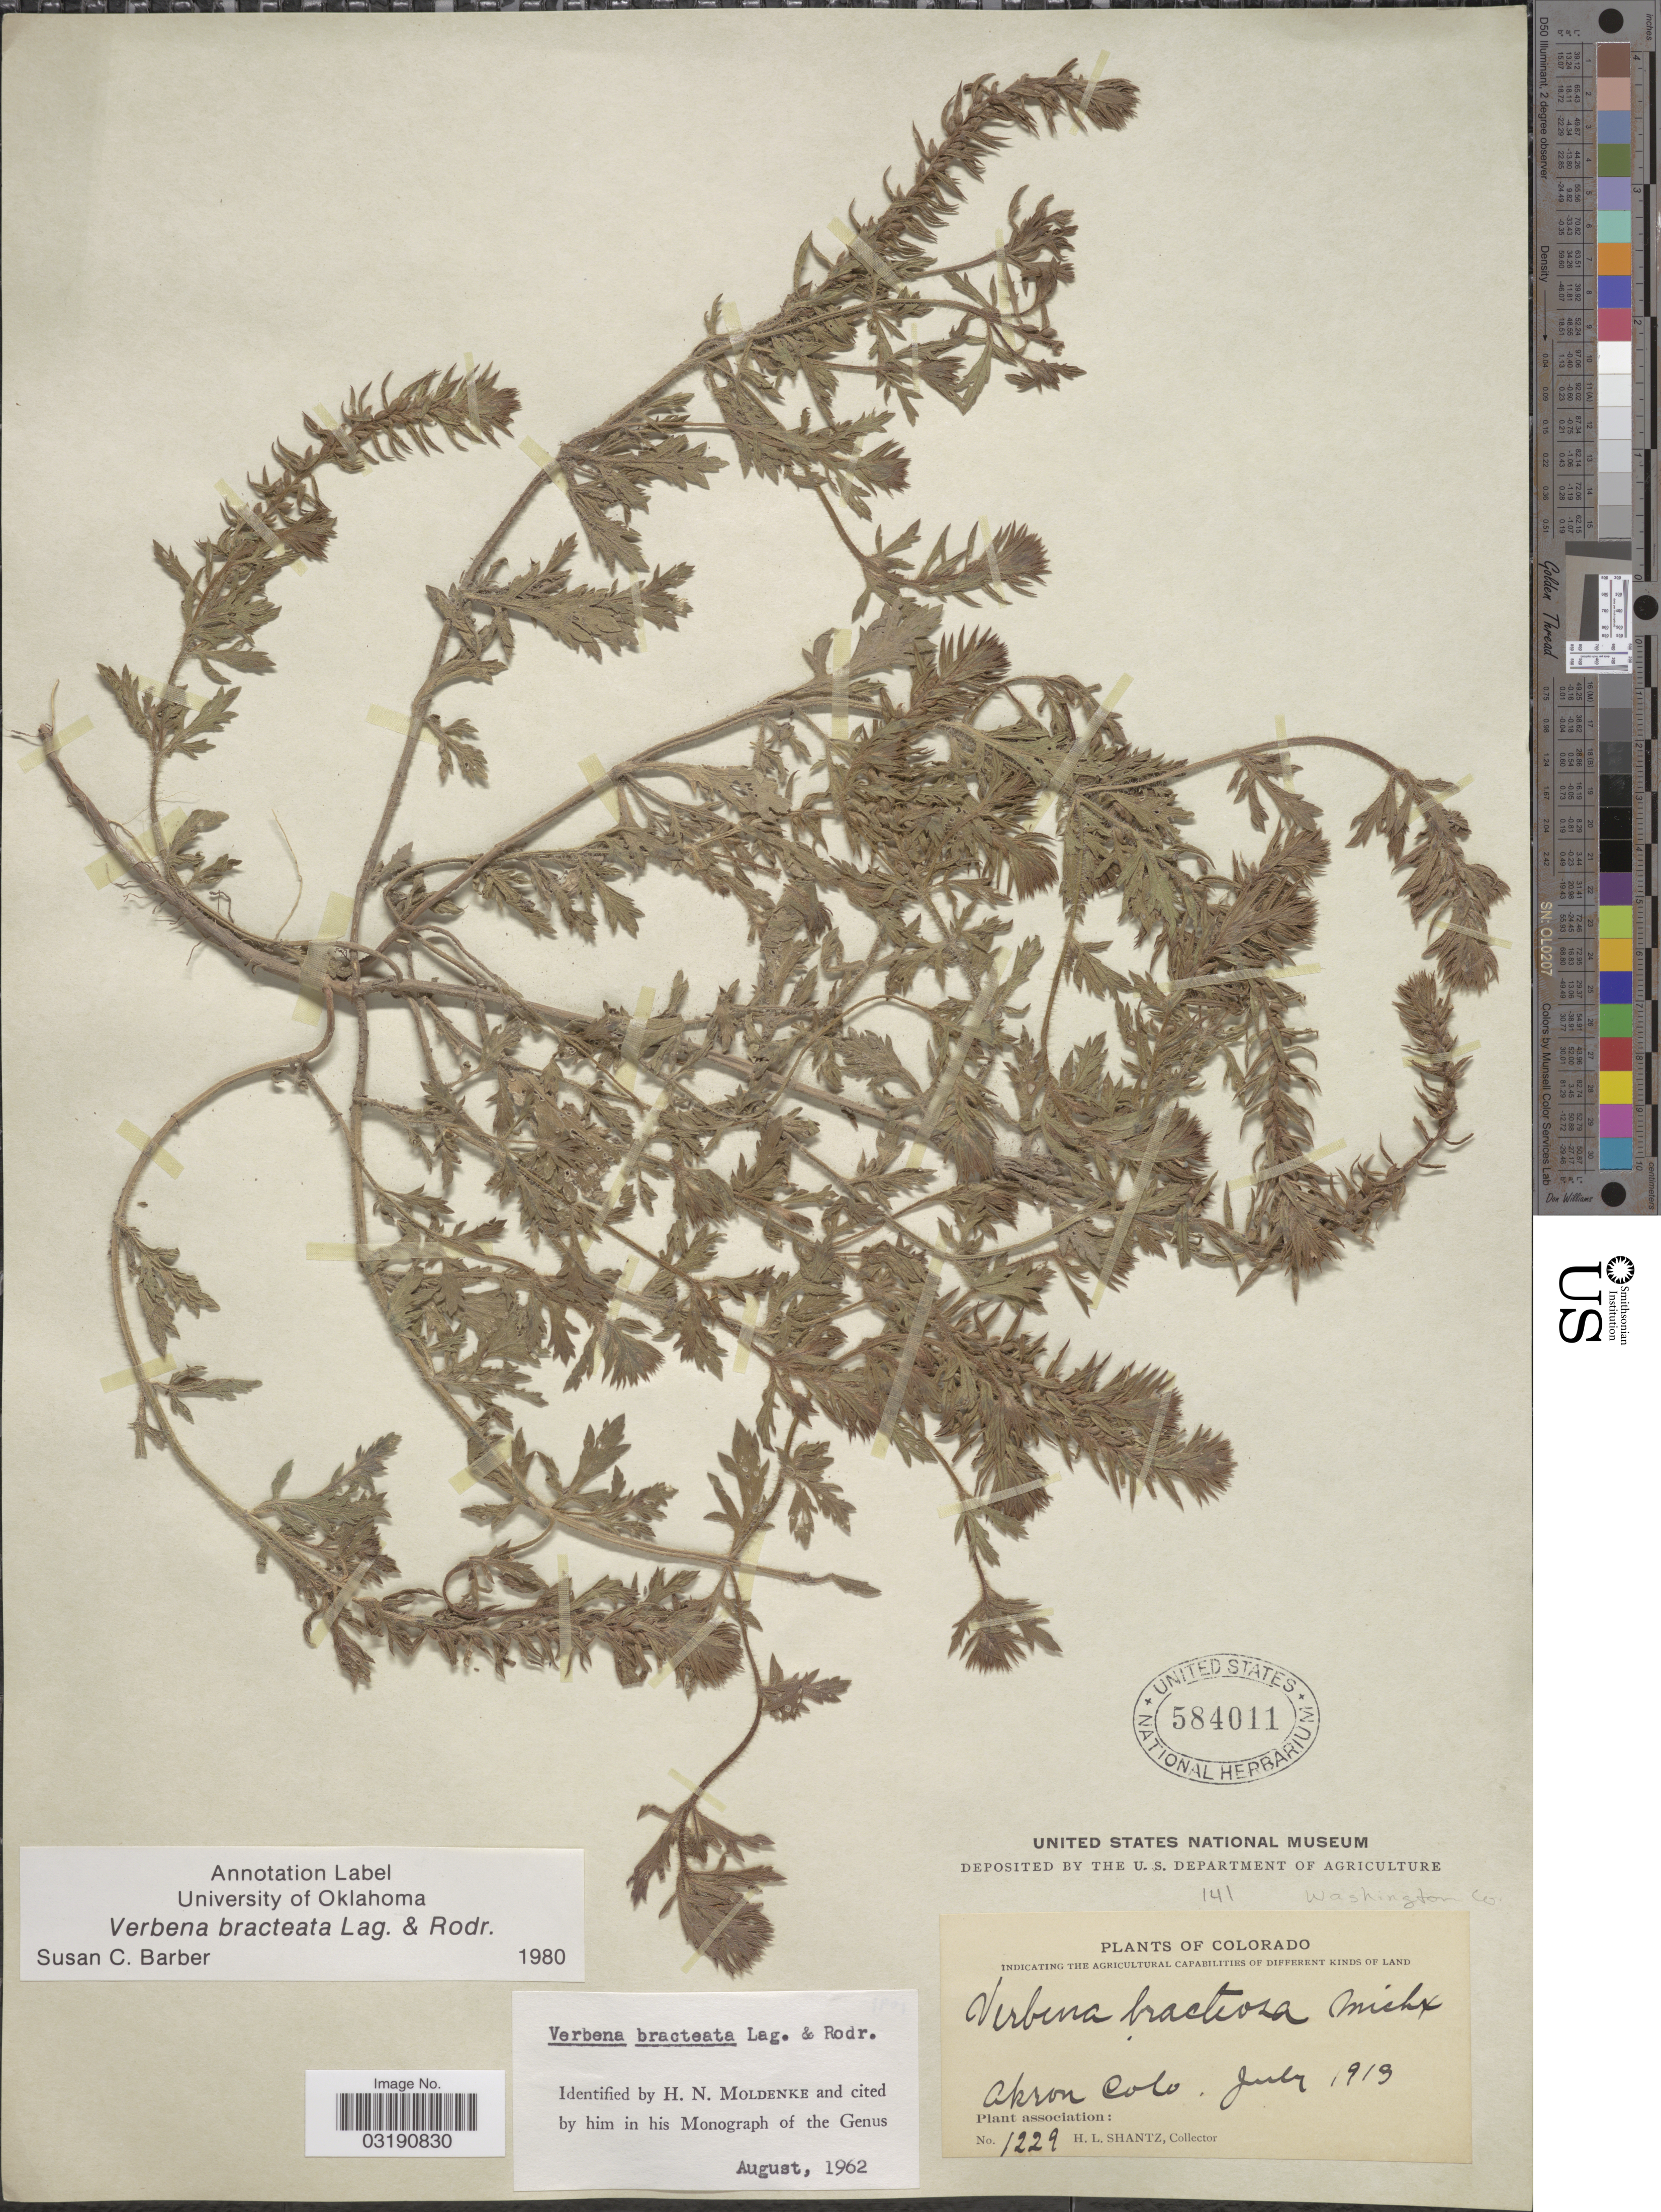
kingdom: Plantae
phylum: Tracheophyta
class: Magnoliopsida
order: Lamiales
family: Verbenaceae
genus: Verbena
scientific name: Verbena bracteata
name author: Cav. ex Lag. & Rodr.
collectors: H. Shantz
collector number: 1229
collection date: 1913-07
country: United States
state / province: Colorado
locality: Akron, Washington Co.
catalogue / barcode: US 584011